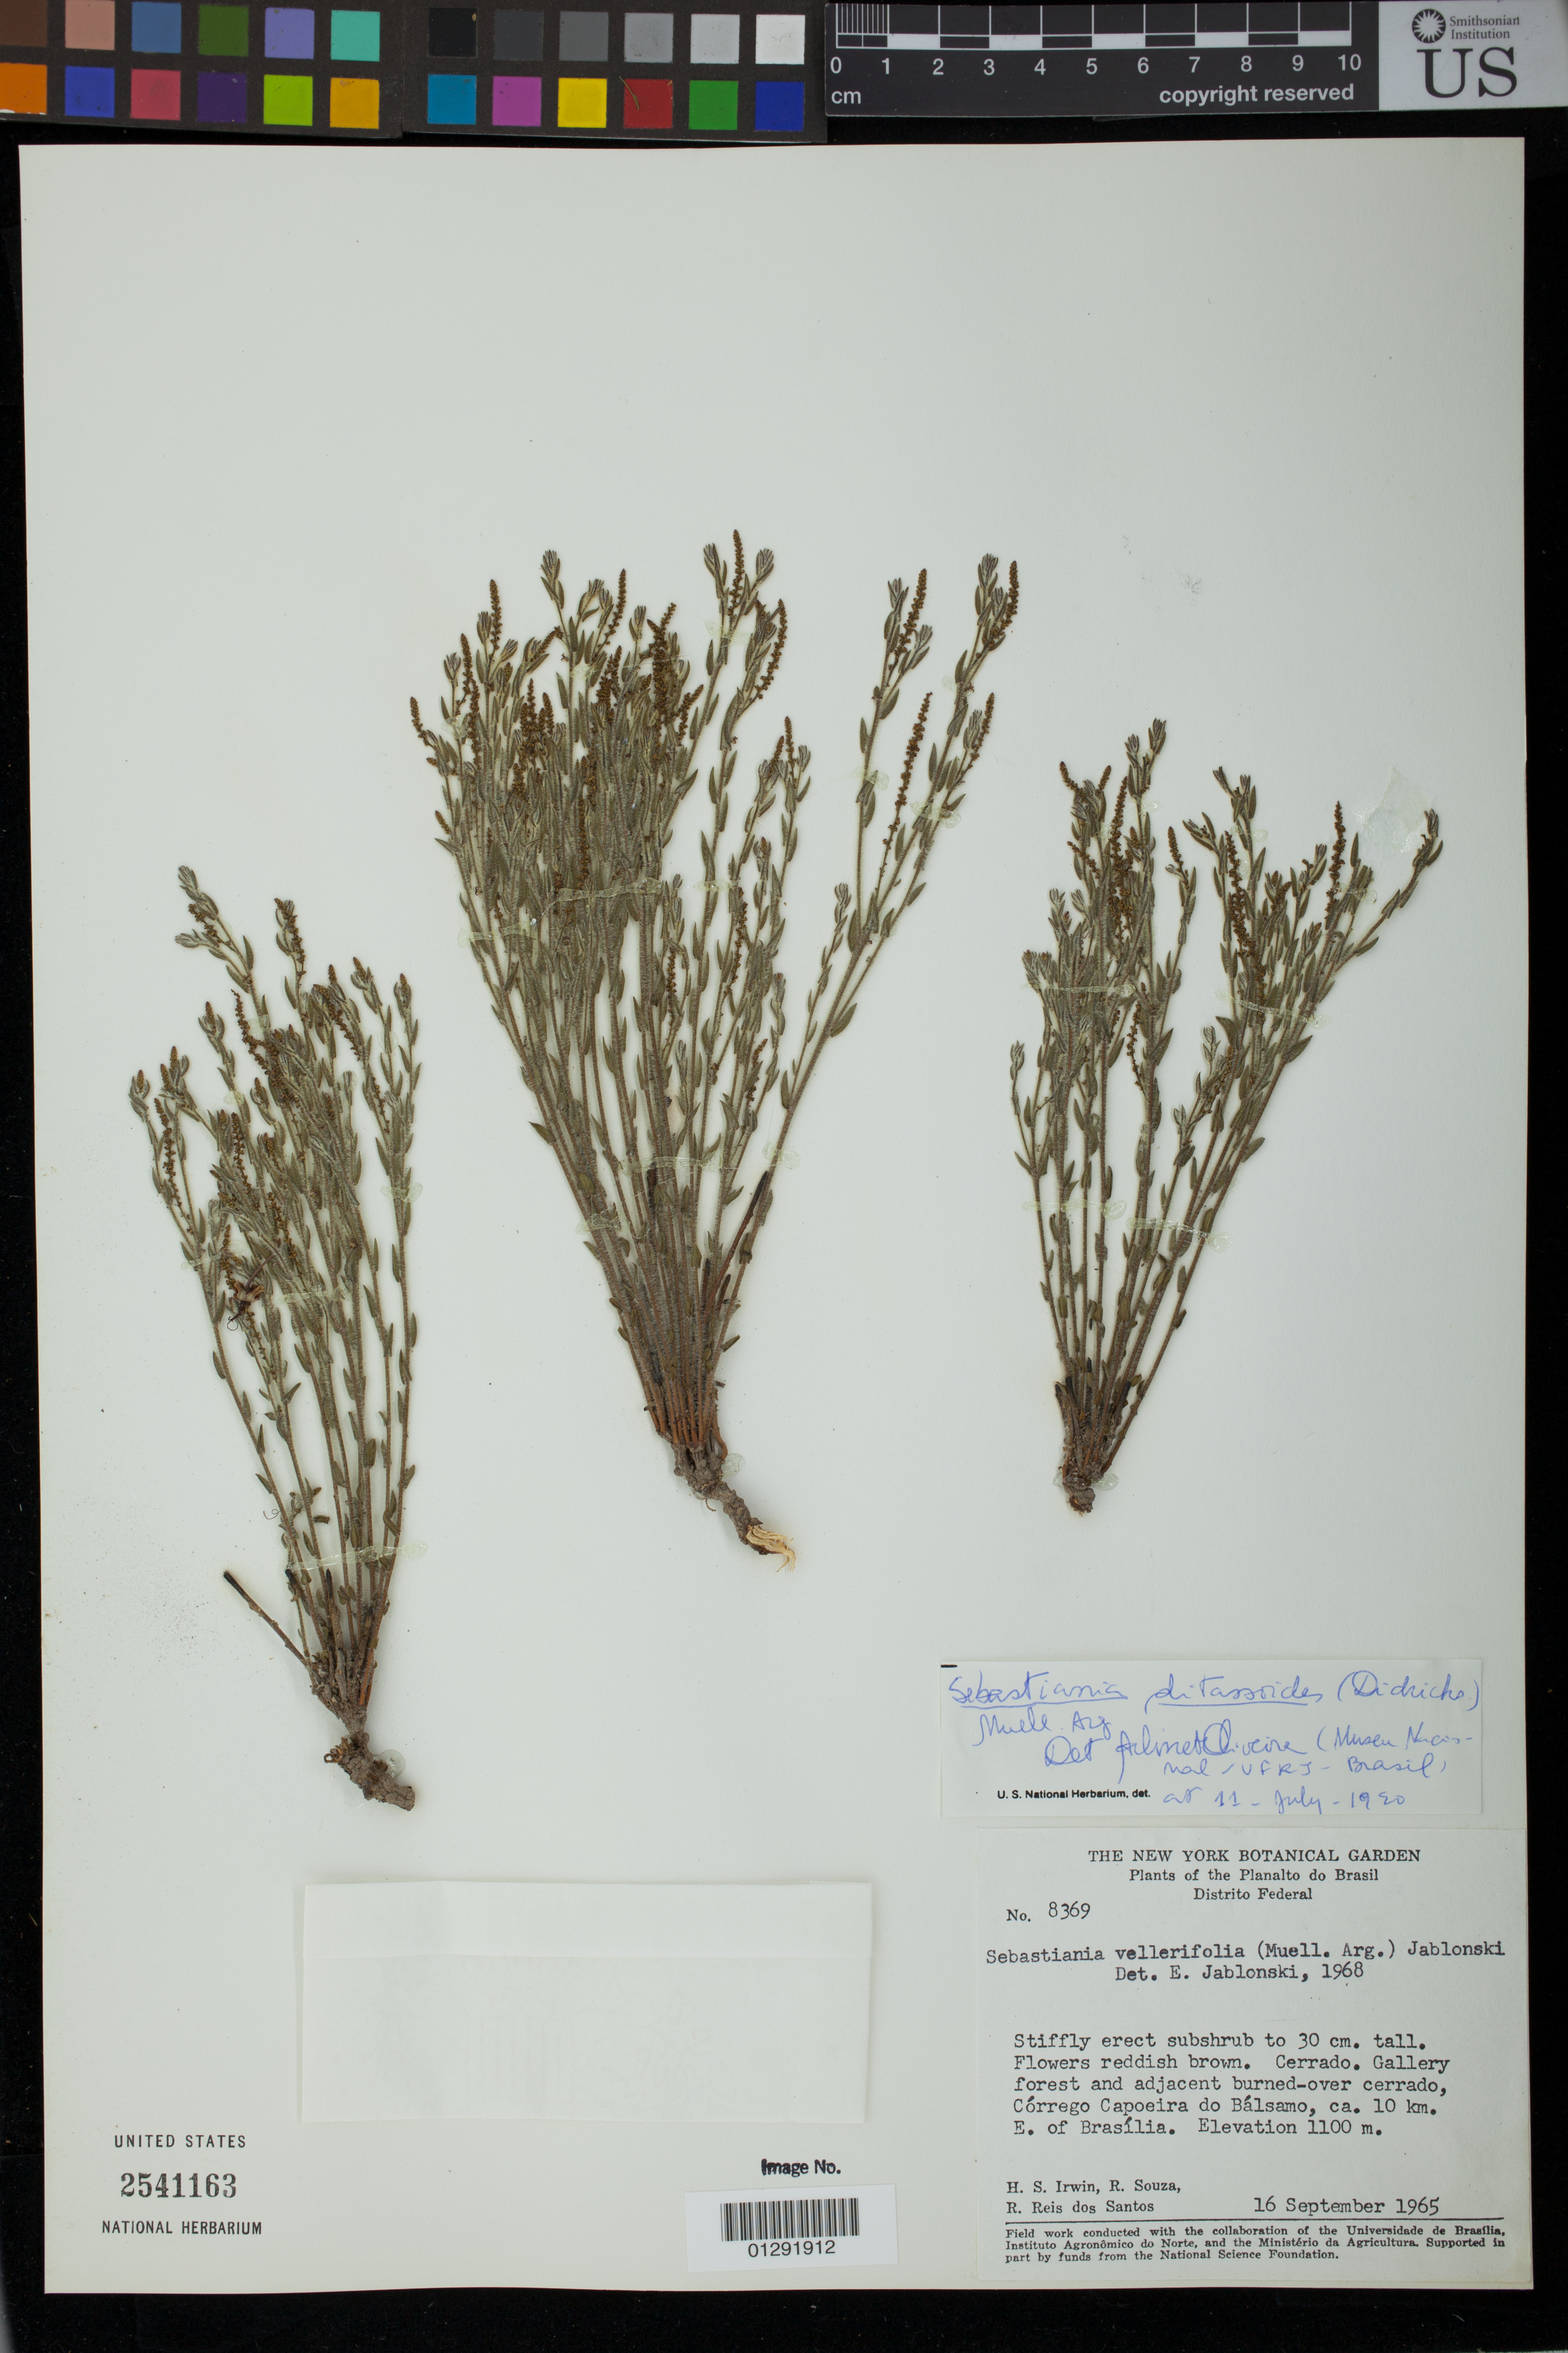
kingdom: Plantae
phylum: Tracheophyta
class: Magnoliopsida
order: Malpighiales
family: Euphorbiaceae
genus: Sebastiania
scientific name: Sebastiania vellerifolia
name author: (Müll. Arg.) Jablonski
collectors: H. Irwin, R. Souza & R. Reis dos Santos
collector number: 8369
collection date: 1965-09-16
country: Brazil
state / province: Distrito Federal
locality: Corrego Capoeira do Balsamo, ca. 10 km. E. of Brasilia.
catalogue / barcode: US 2541163